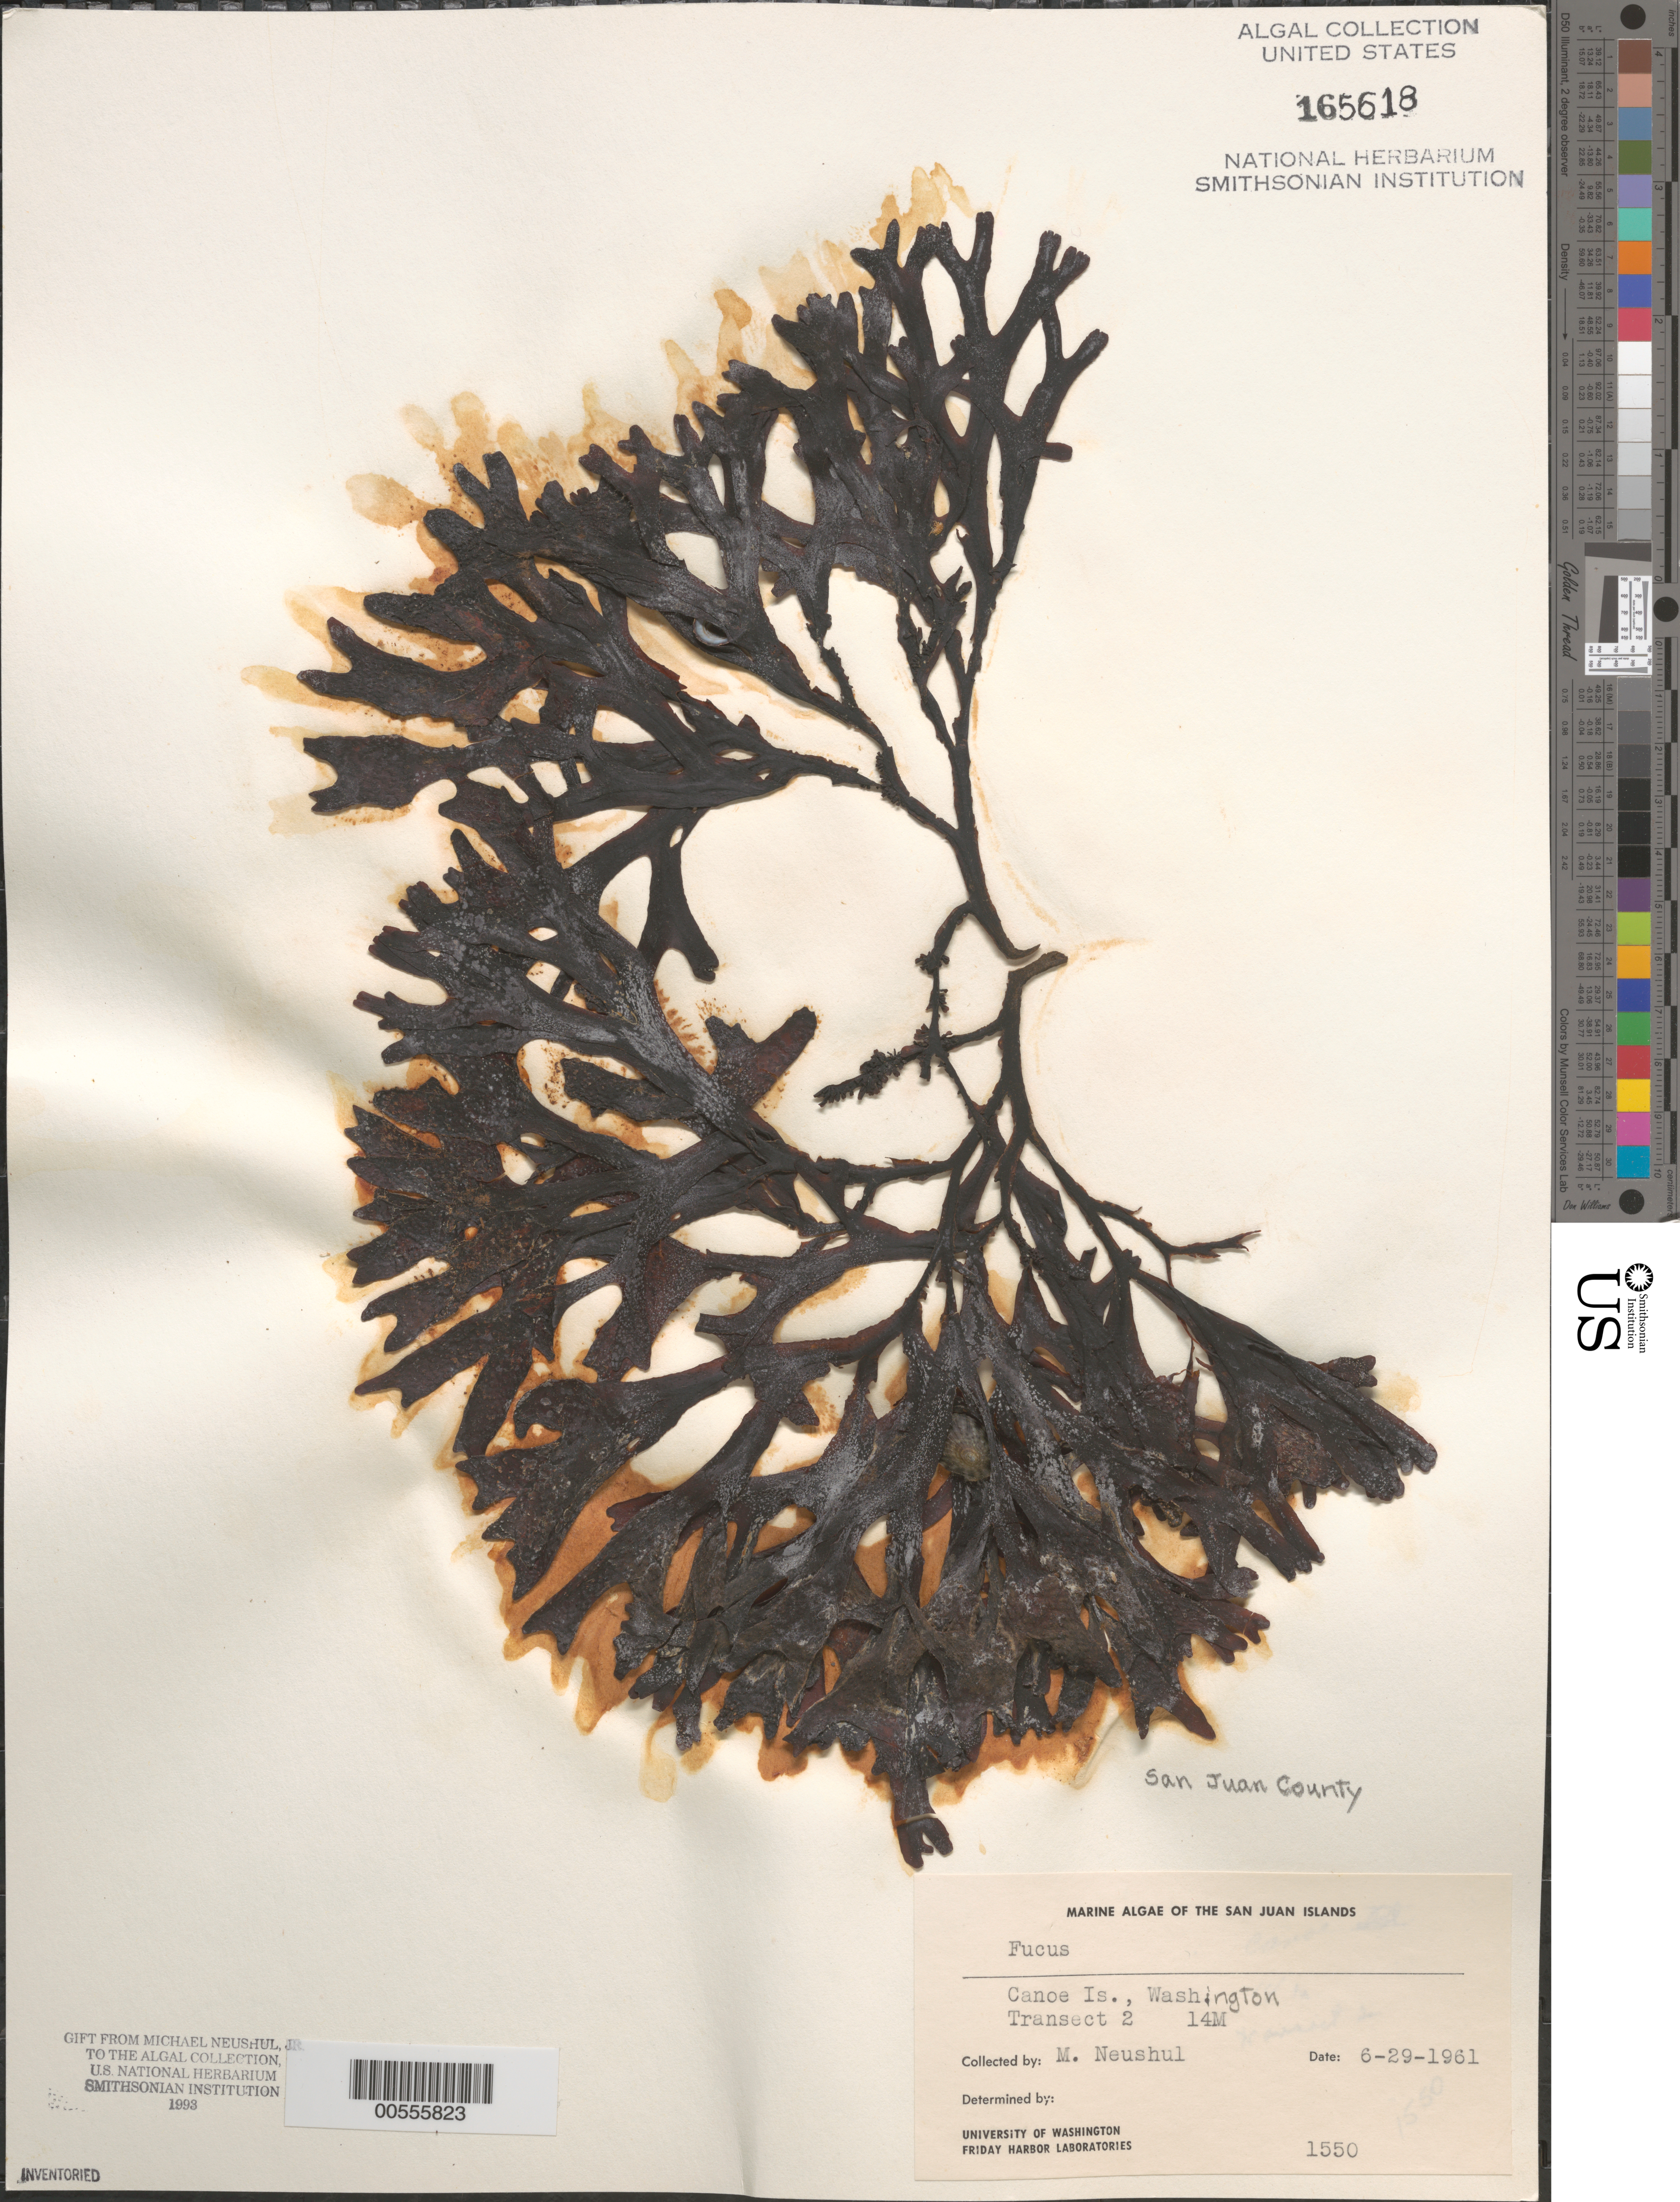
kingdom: Chromista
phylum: Ochrophyta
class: Phaeophyceae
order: Fucales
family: Fucaceae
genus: Fucus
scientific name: Fucus sp.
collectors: M. Neushul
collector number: Neushul 1550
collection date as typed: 29 Jun 1961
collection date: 1961-06-29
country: United States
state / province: Washington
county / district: San Juan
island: Canoe Island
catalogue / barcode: US 165618